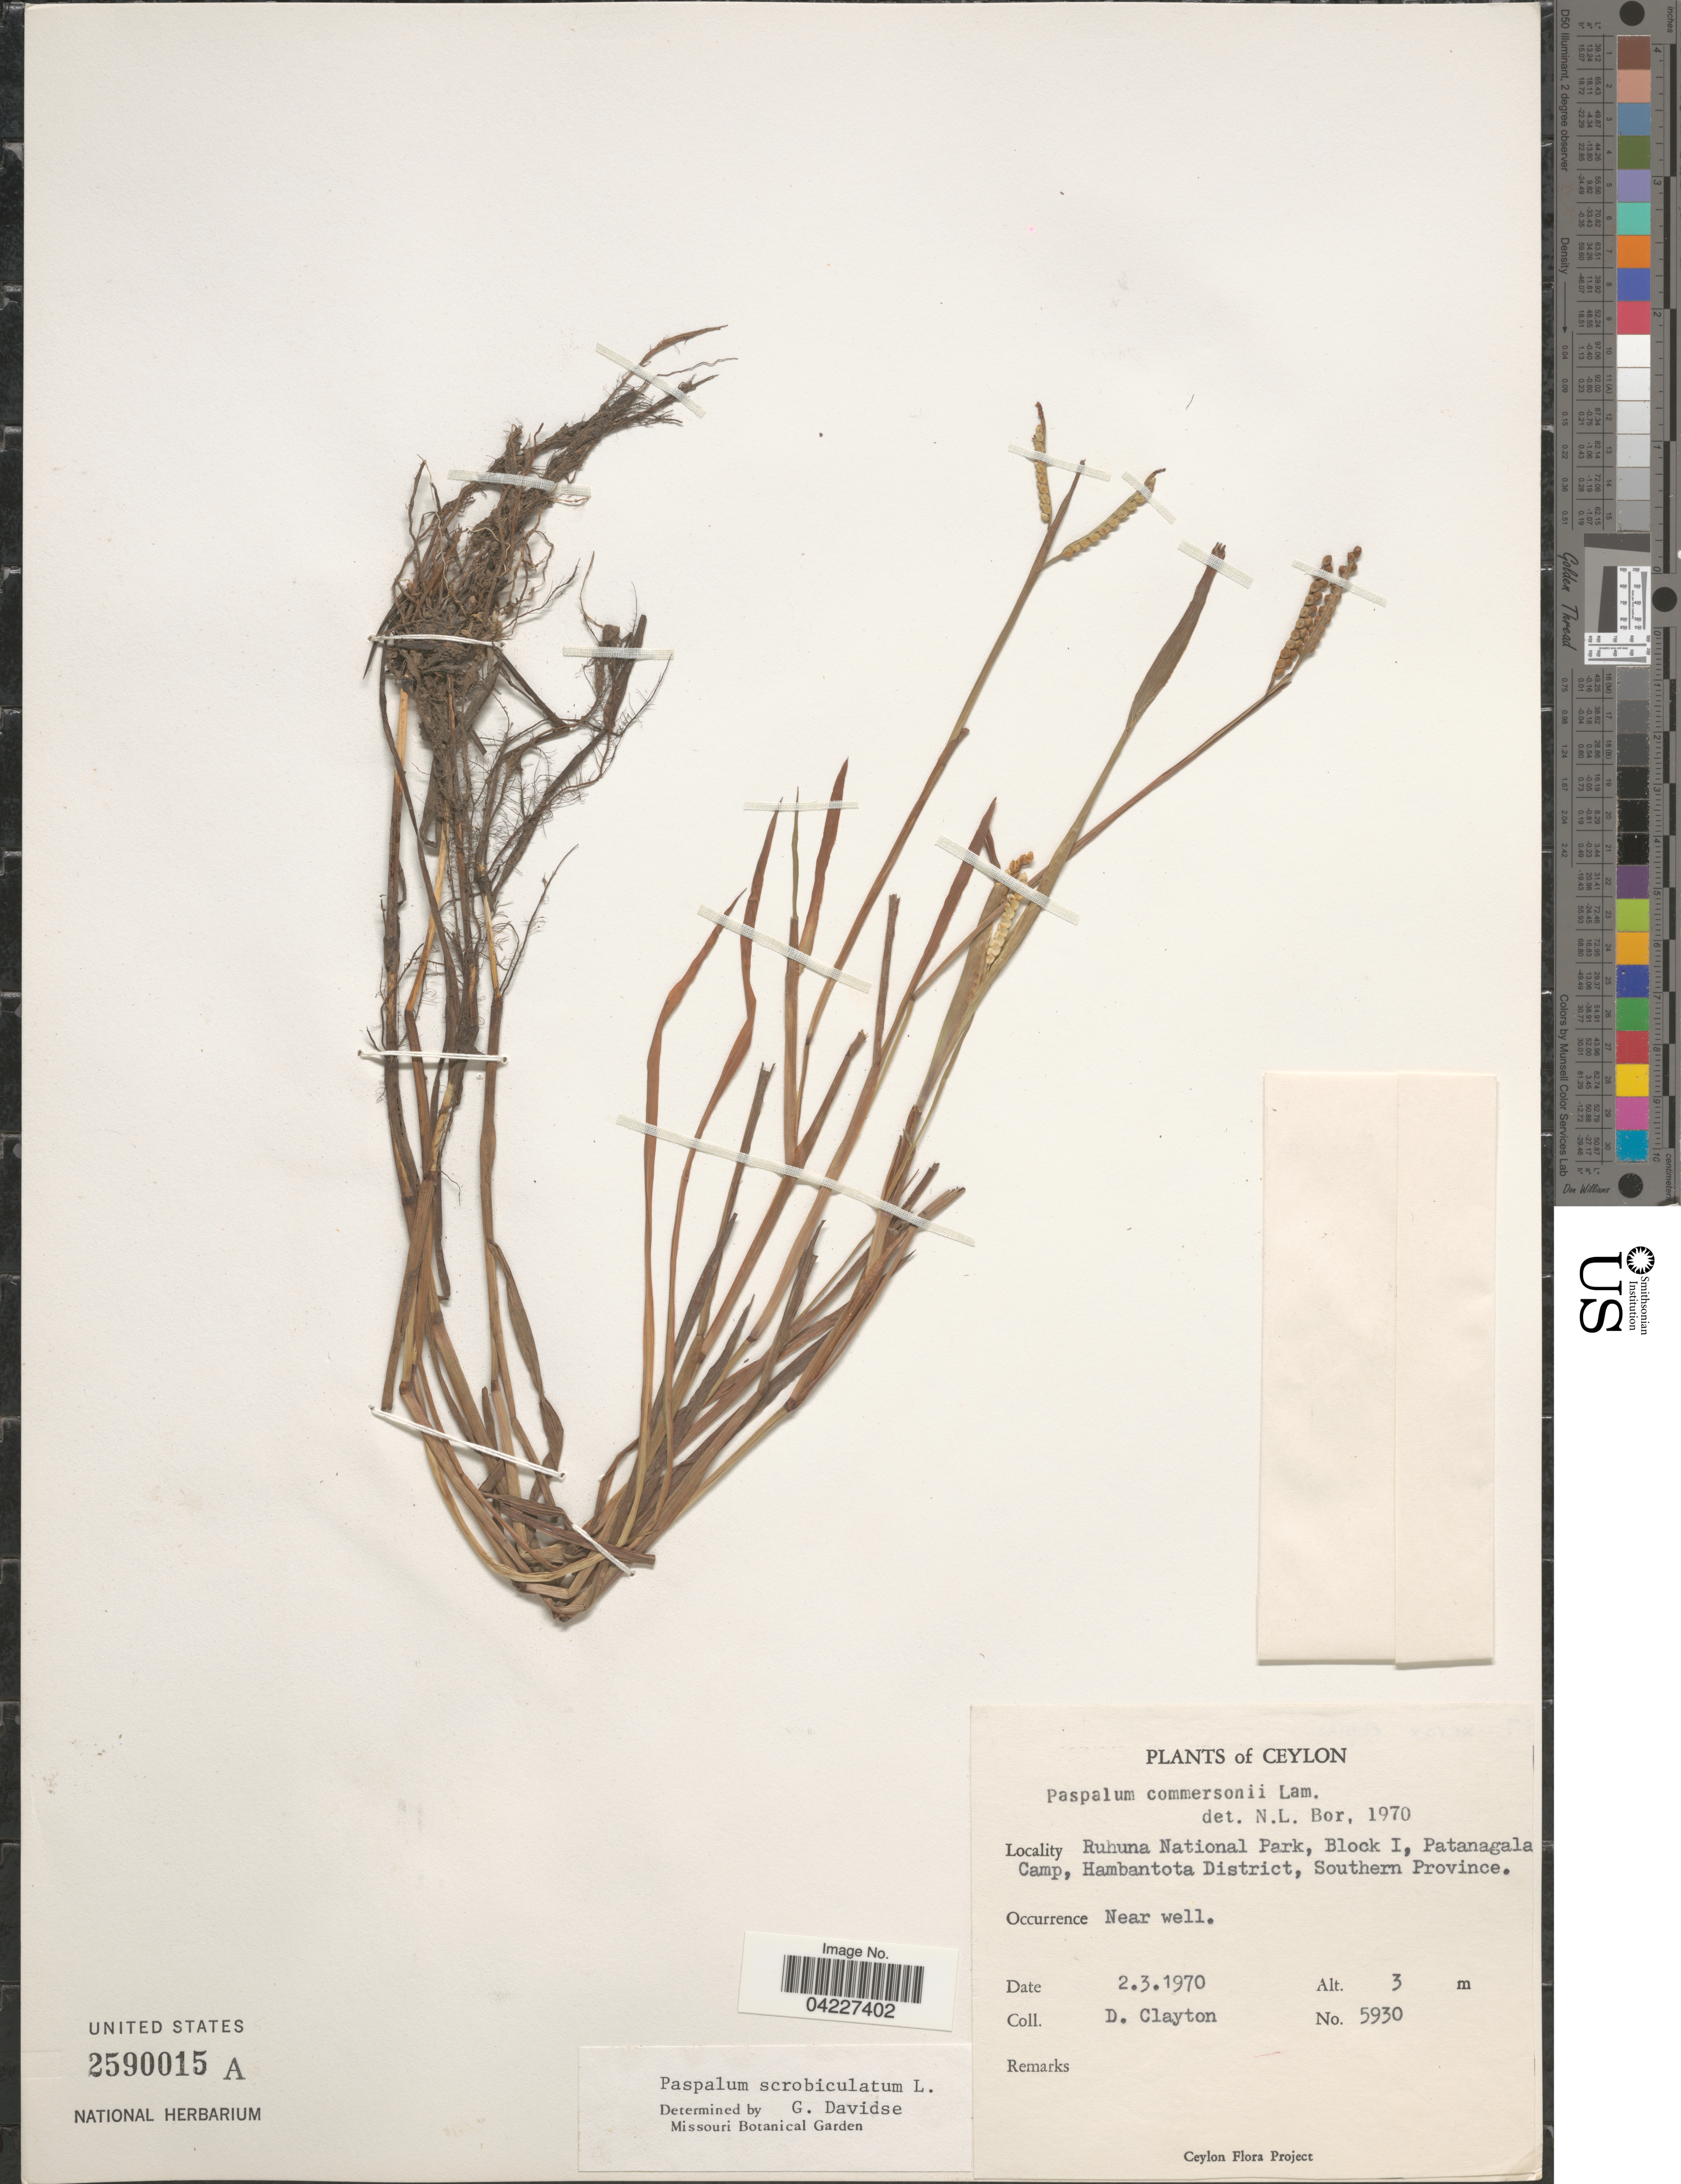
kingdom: Plantae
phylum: Tracheophyta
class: Liliopsida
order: Poales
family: Poaceae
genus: Paspalum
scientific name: Paspalum scrobiculatum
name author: L.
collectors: D. Clayton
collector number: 5930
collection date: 1970-03-02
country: Sri Lanka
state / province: Southern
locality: Ceylon. Ruhuna National Park, Block I, Patanagala Camp, Hambantota District.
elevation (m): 3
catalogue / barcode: US 2590015A